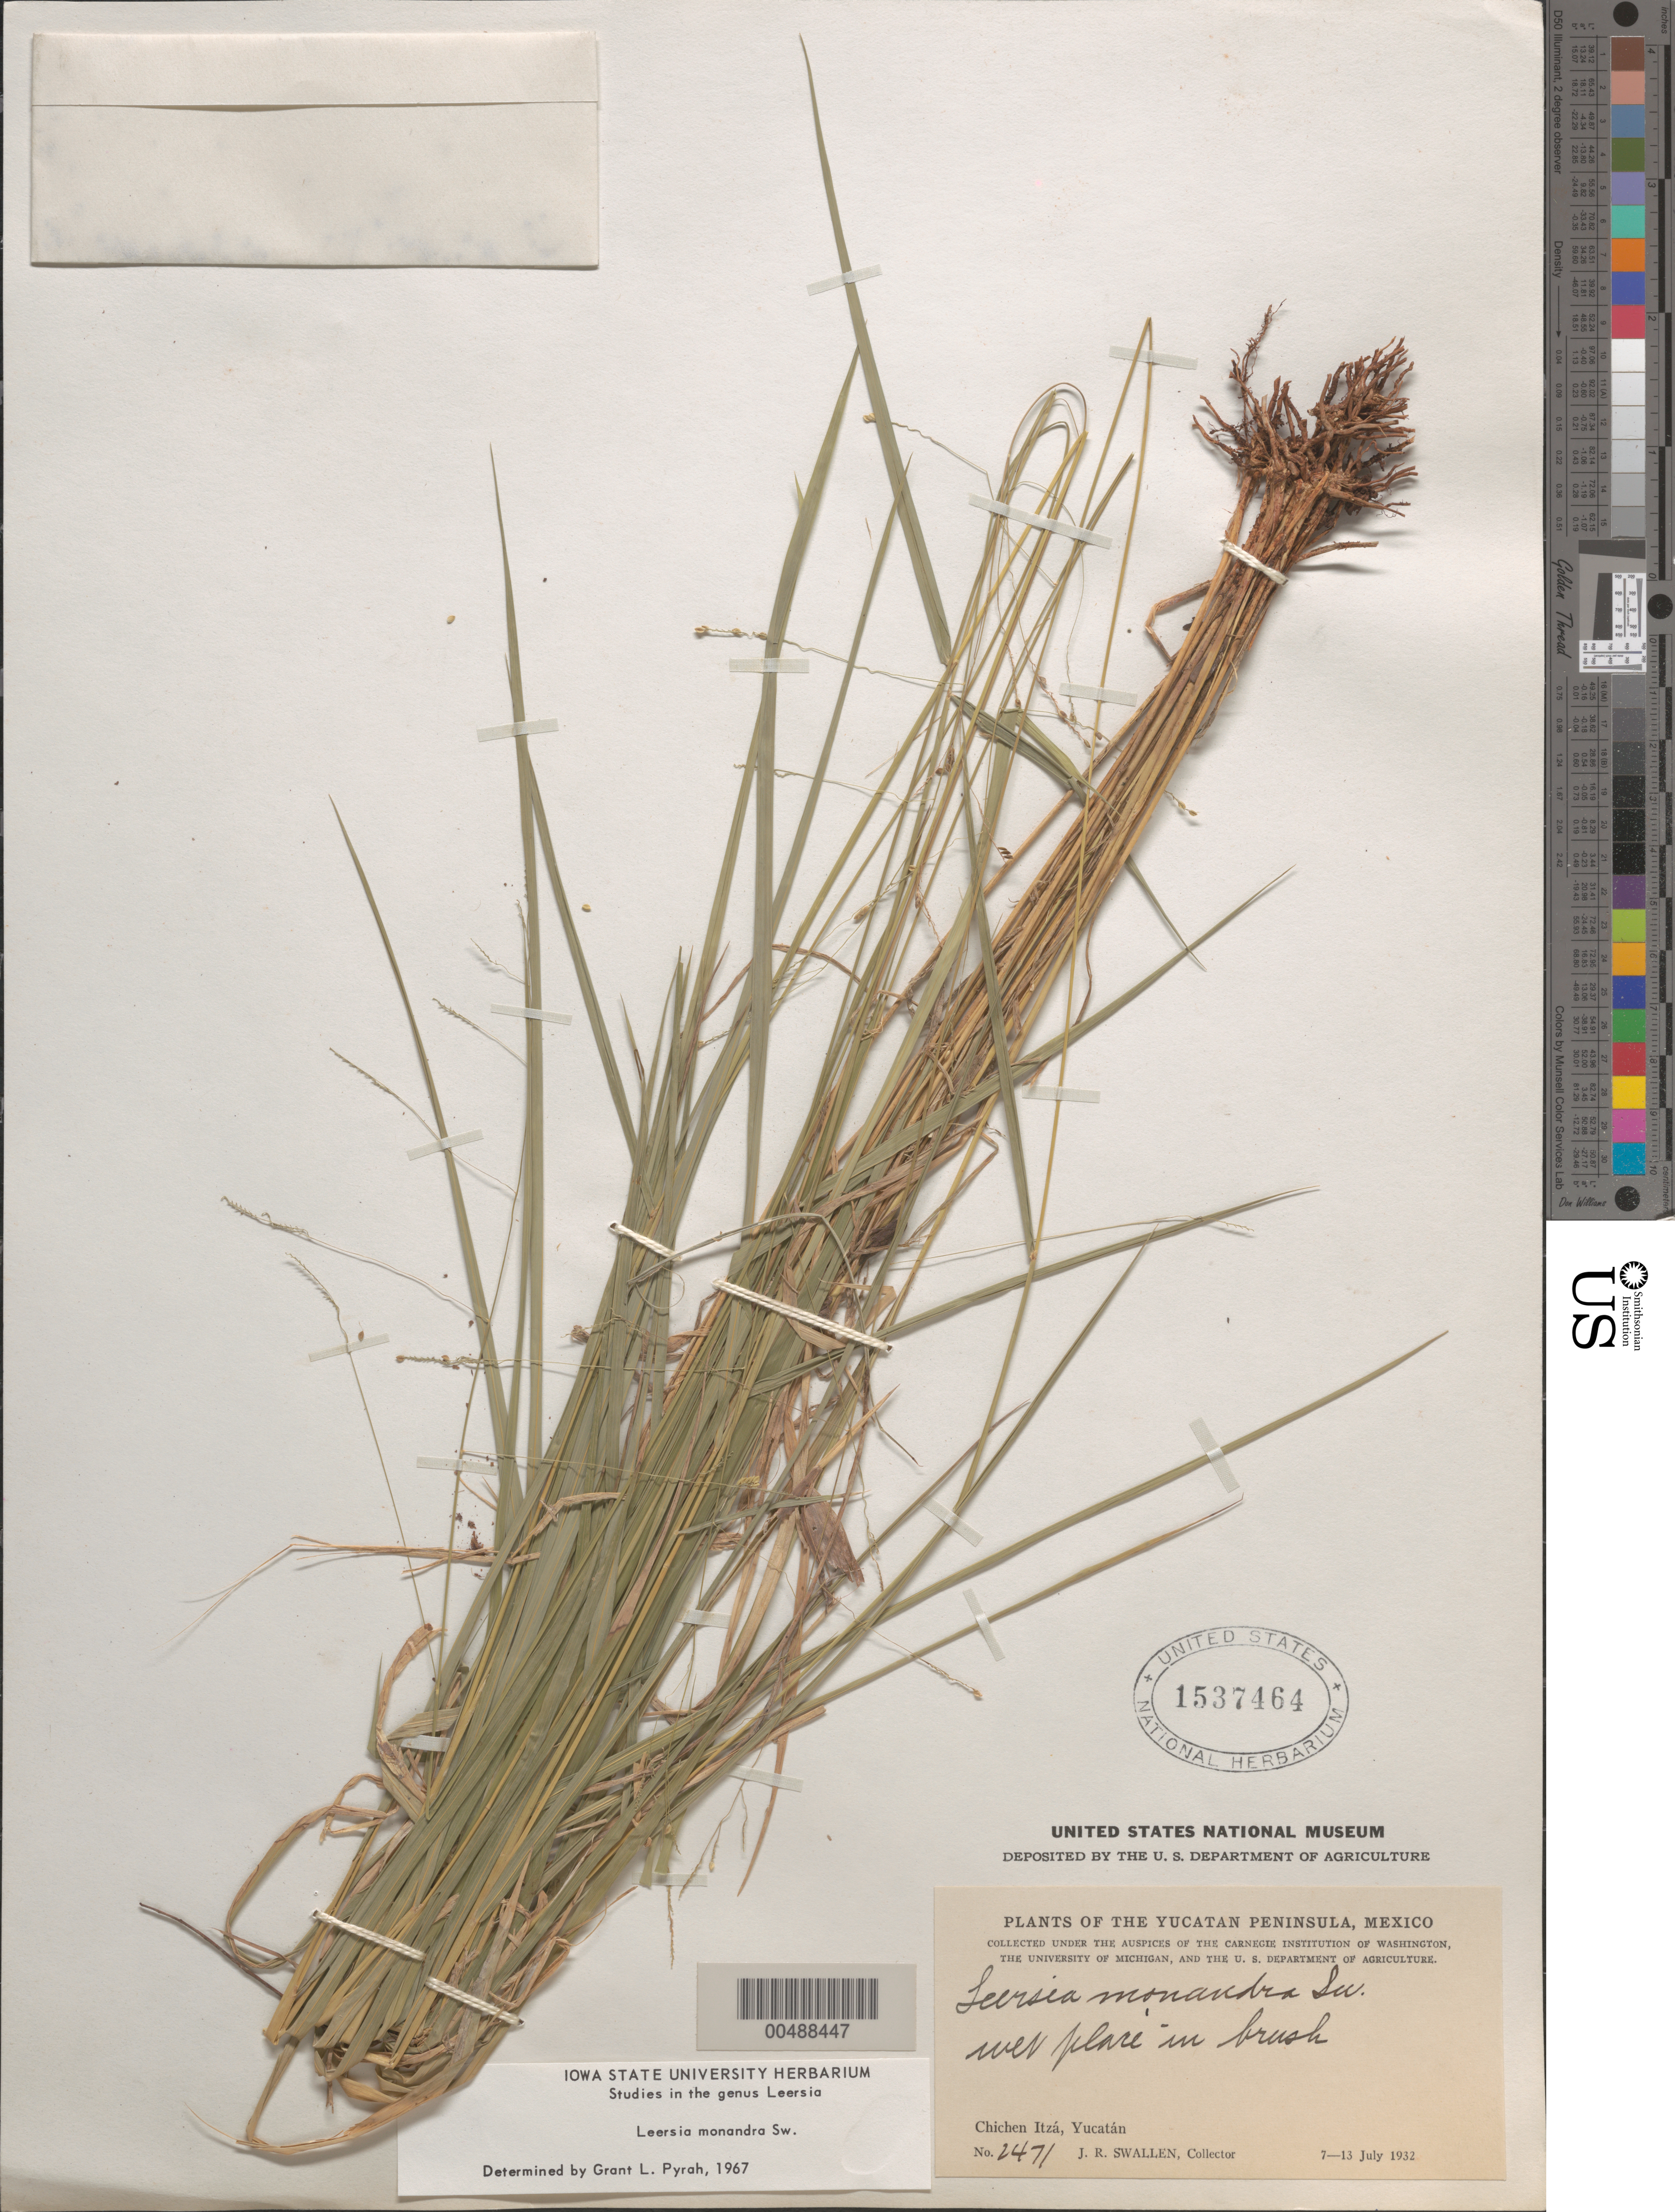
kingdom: Plantae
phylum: Tracheophyta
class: Liliopsida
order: Poales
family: Poaceae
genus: Leersia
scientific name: Leersia monandra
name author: Sw.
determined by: Pyrah, G. L.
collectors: J. R. Swallen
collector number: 2471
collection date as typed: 7 Jul 1932 to 13 Jul 1932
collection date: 1932-07-07/1932-07-13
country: Mexico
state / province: Yucatan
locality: Yucatan Peninsula, Chichen Itz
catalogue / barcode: US 1537464